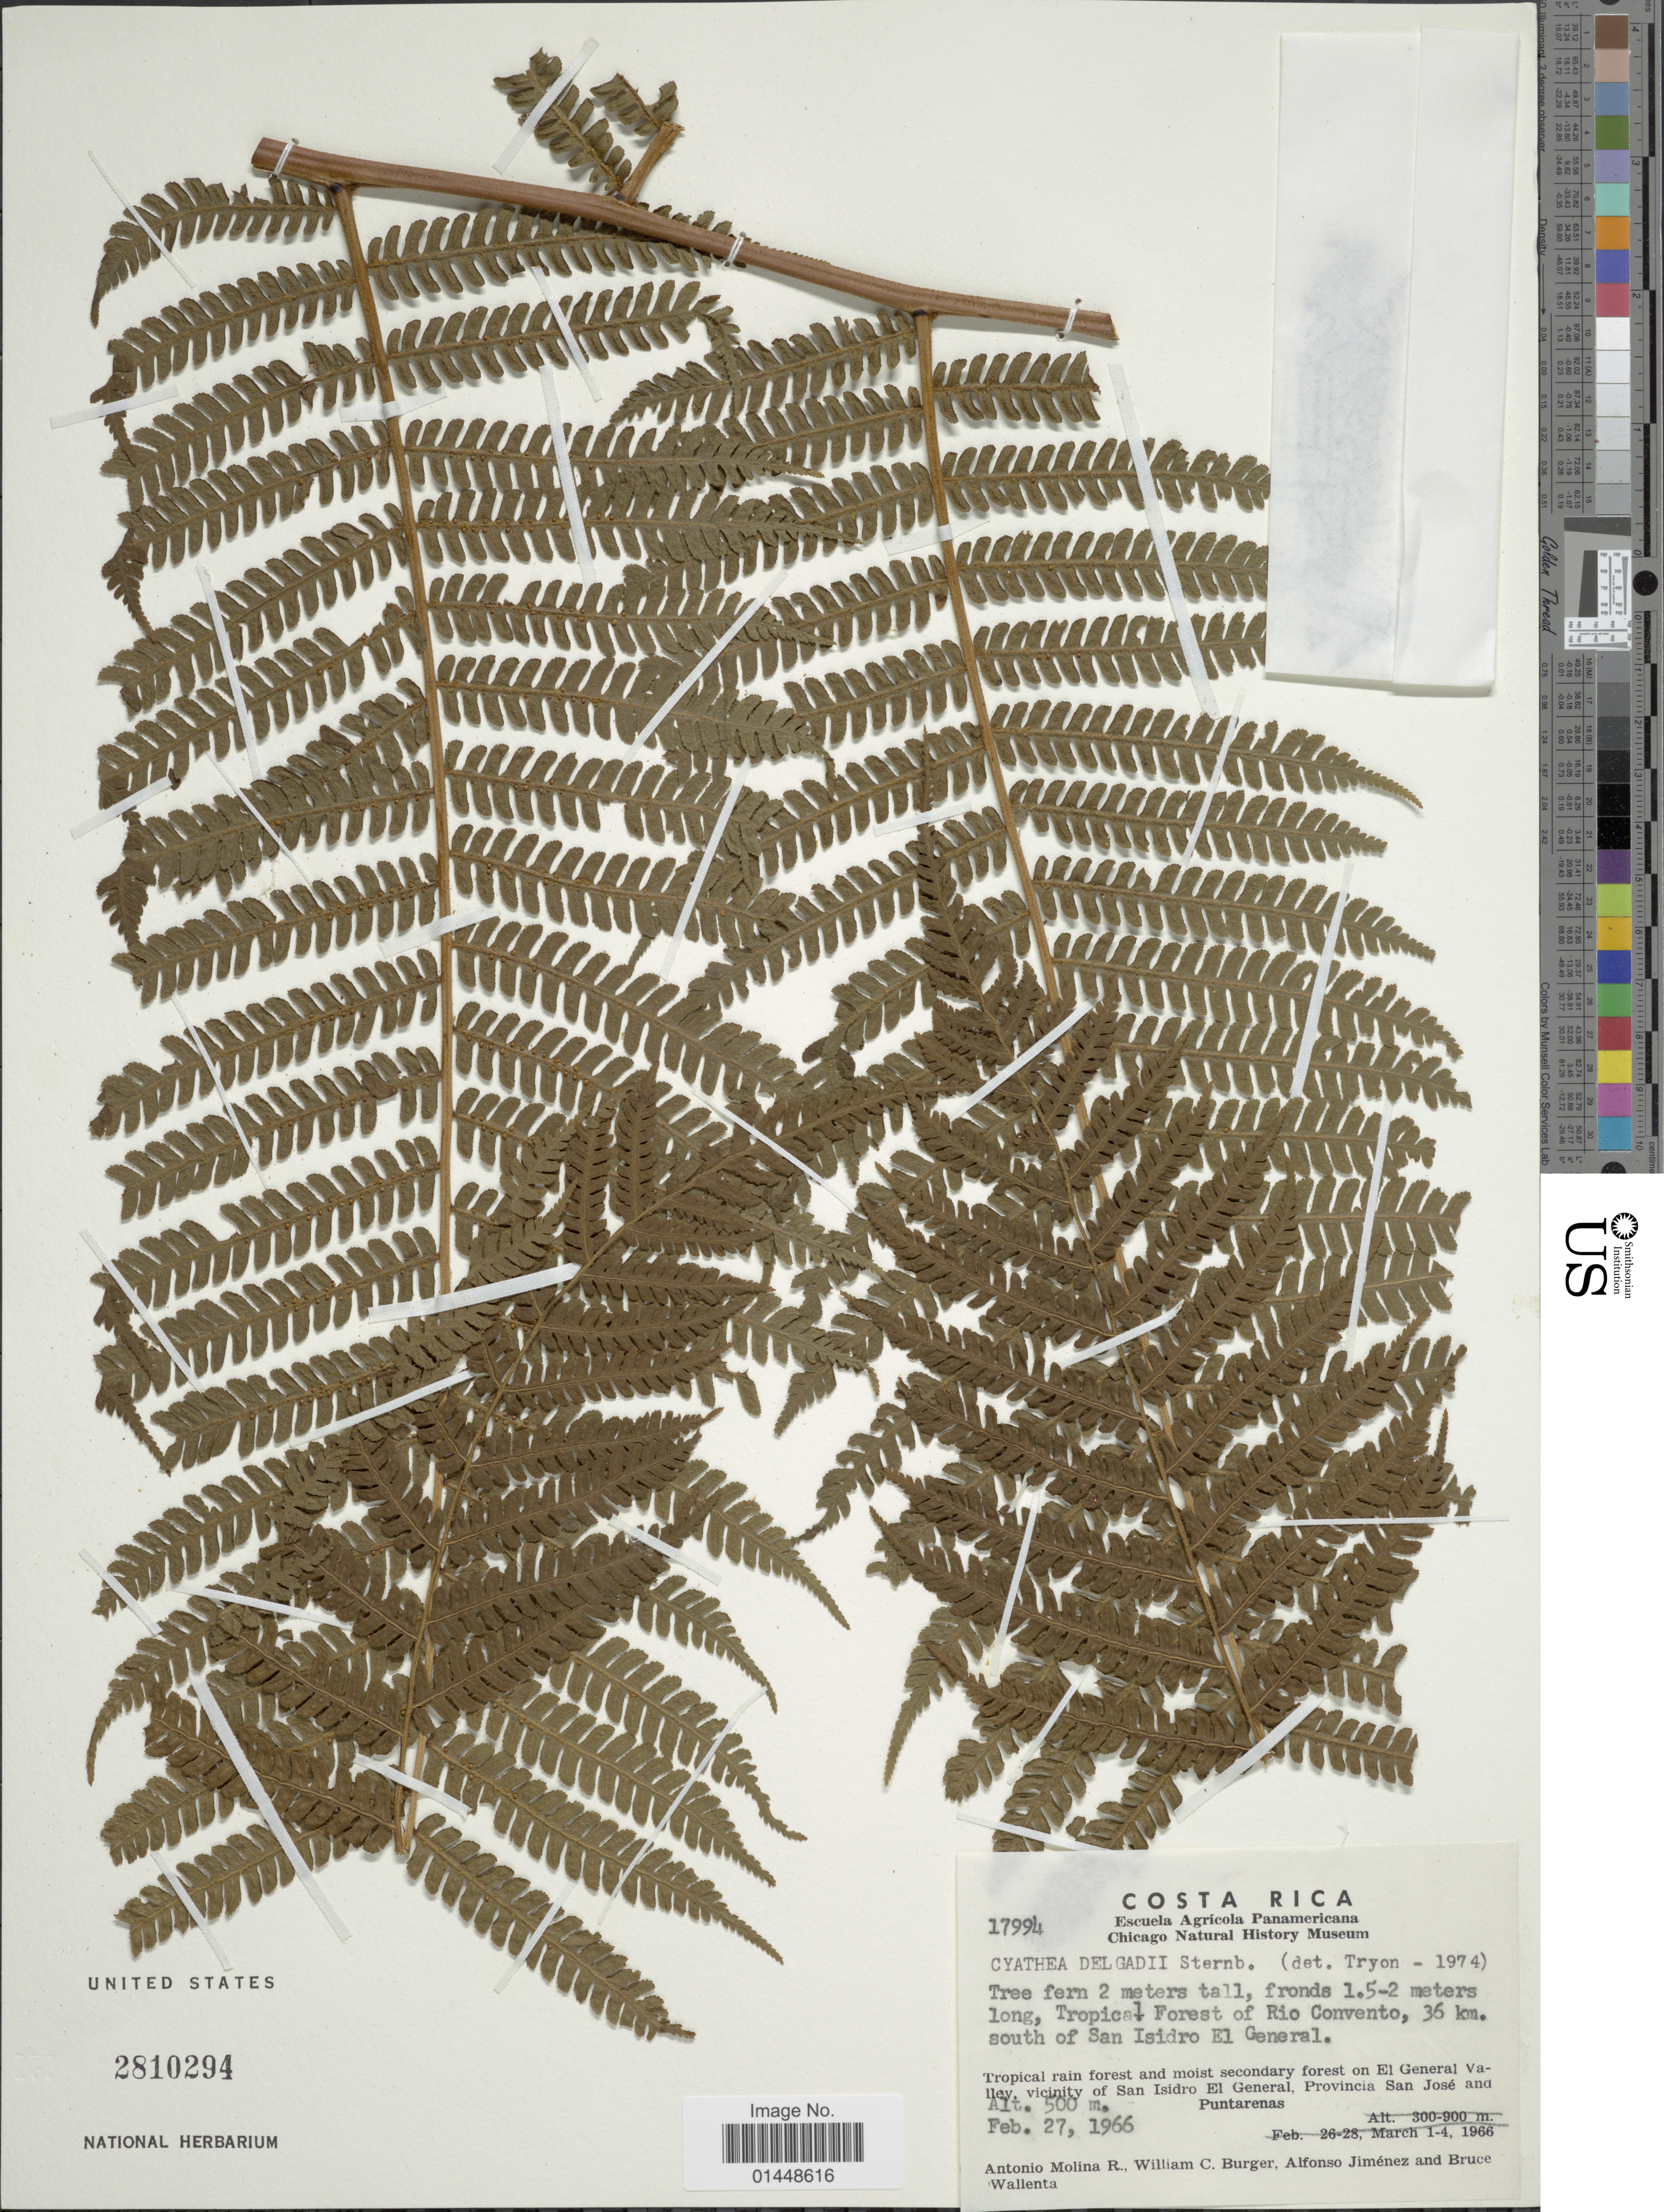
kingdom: Plantae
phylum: Tracheophyta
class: Polypodiopsida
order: Cyatheales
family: Cyatheaceae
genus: Cyathea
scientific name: Cyathea delgadii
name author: Pohl ex Sternb.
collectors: A. Molina R., W. Burger, A. Jiménez & B. Wallenta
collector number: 17994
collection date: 1966-02-27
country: Costa Rica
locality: Tropical Forest of Rio Convento, 36 km. south of San Isidro El General. Tropical rain forest and moist secondary forest on El General Valley, vicinity of San Isidro El General, Provincia San José and Puntarenas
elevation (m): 500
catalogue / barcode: US 2810294